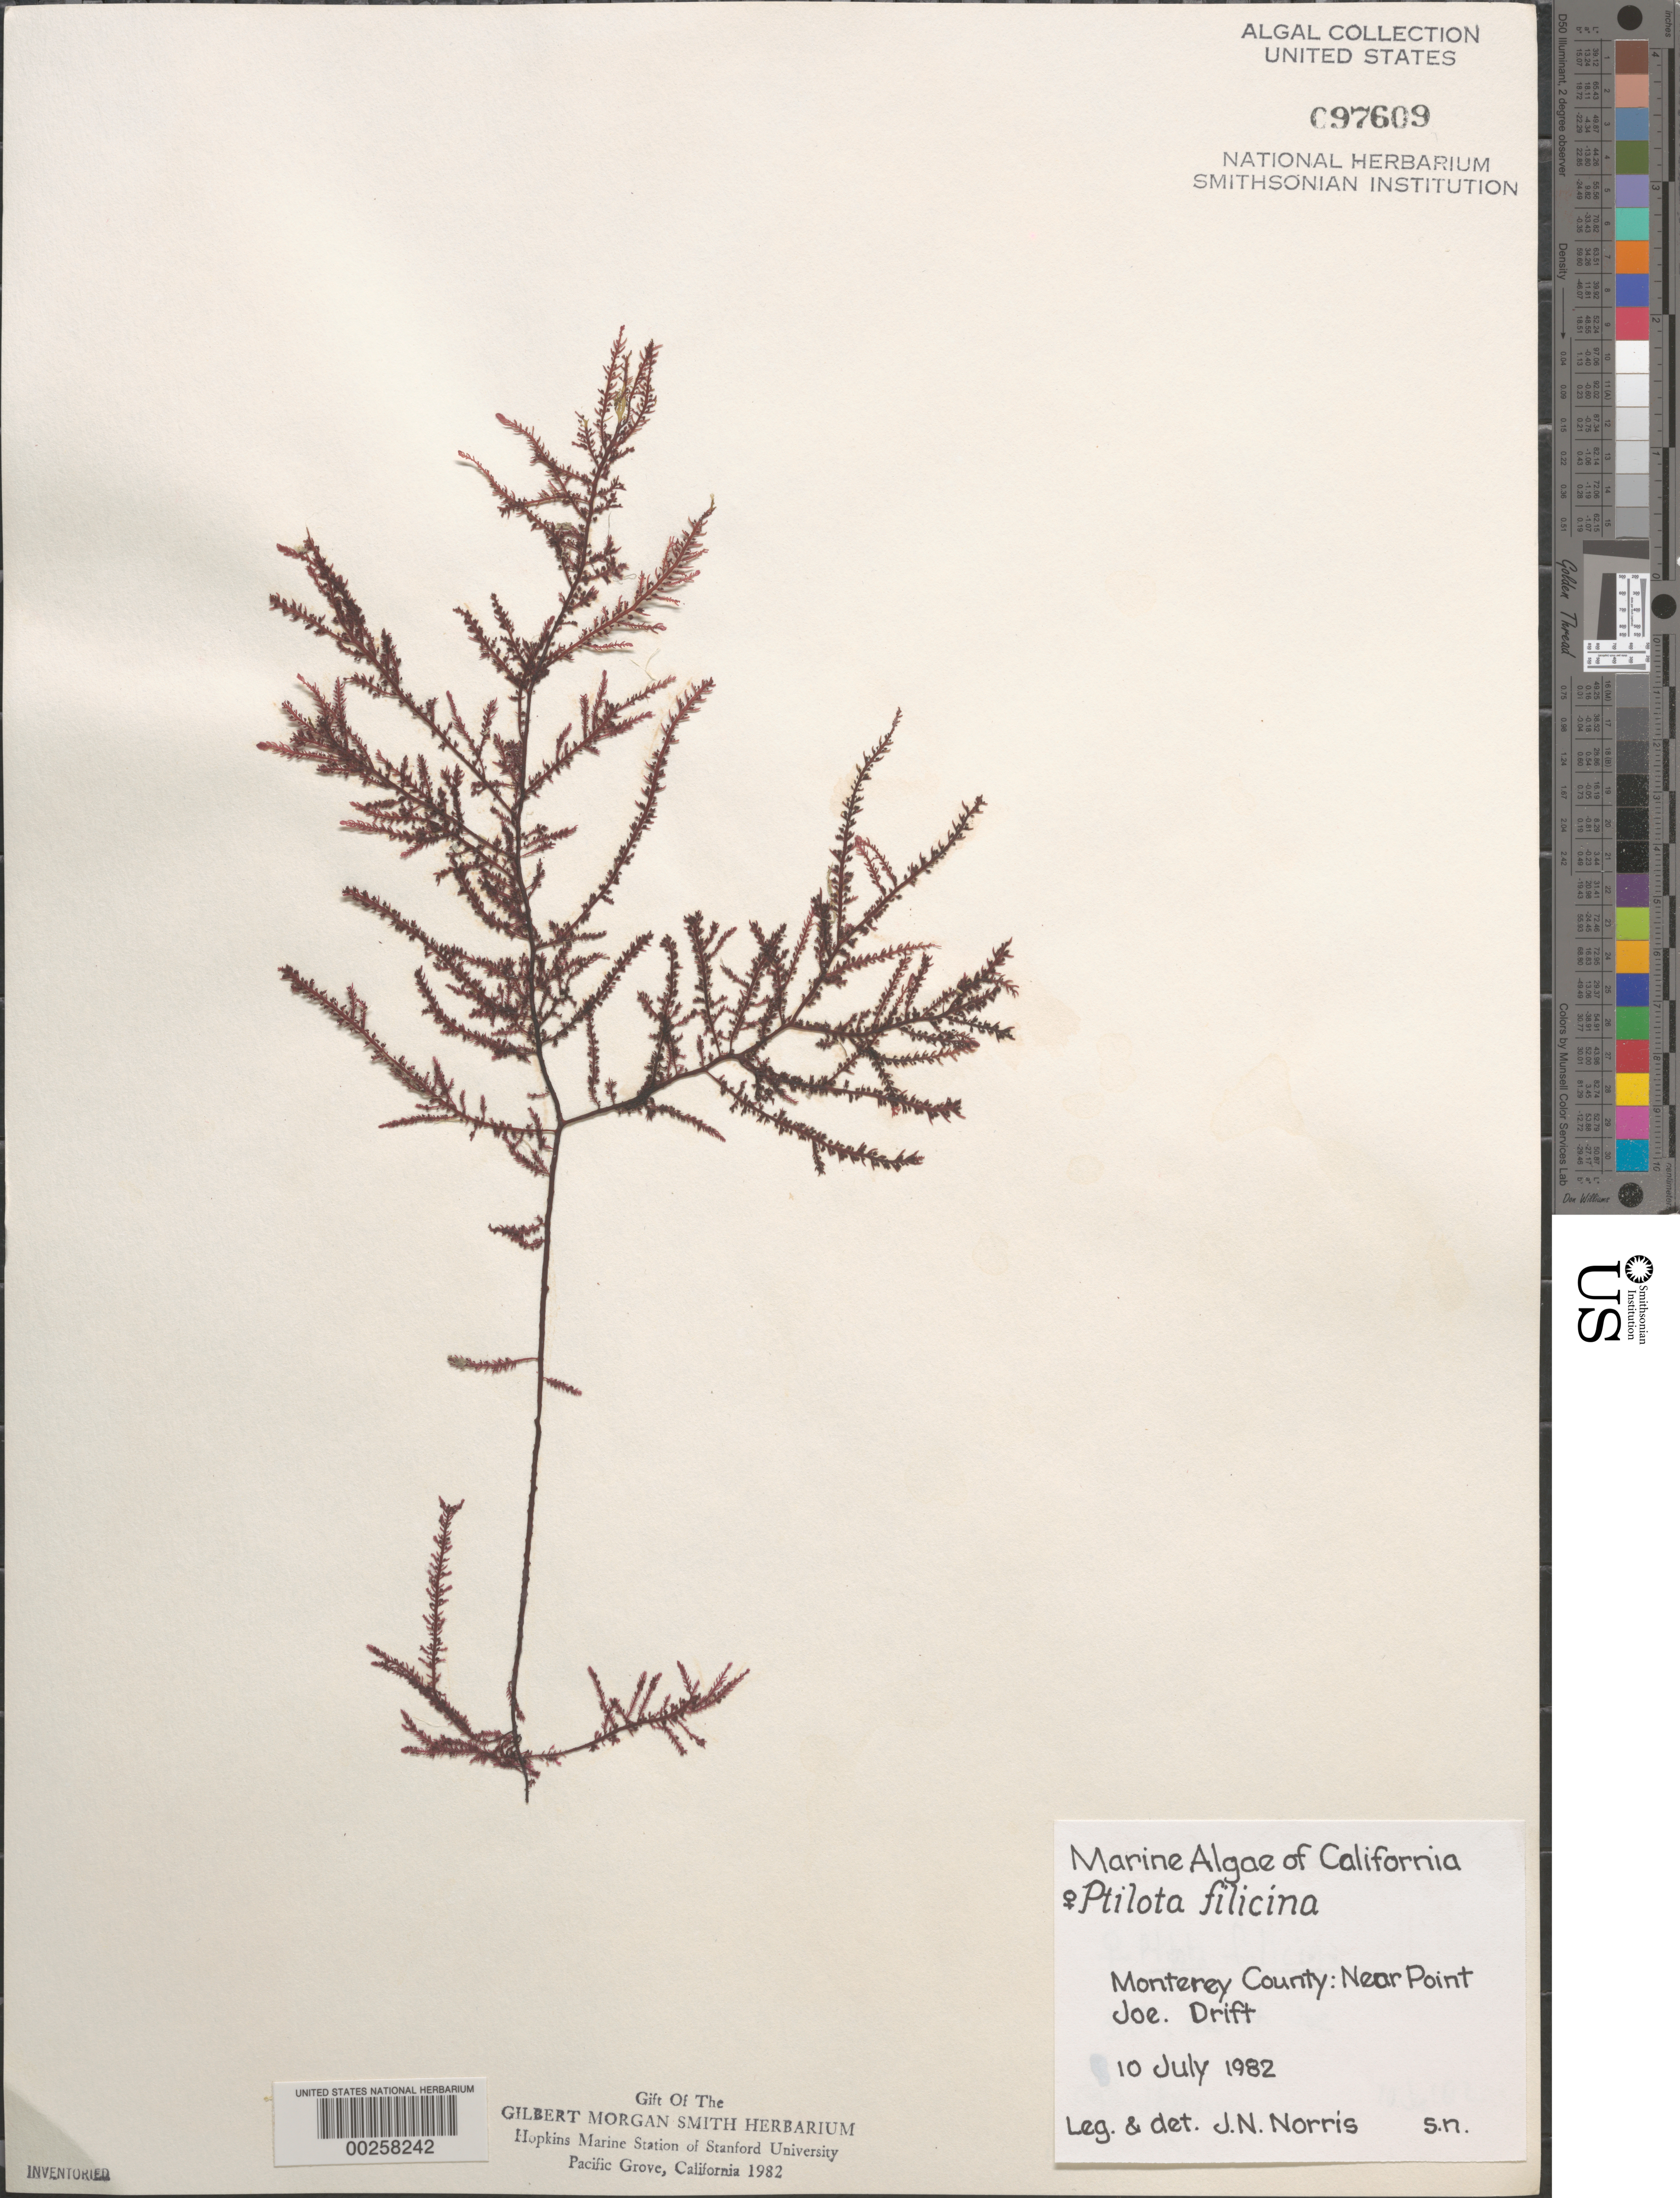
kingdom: Plantae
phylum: Rhodophyta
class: Florideophyceae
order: Ceramiales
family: Wrangeliaceae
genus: Ptilota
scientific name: Ptilota filicina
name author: J. Agardh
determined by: Norris, James N.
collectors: J. N. Norris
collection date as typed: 10 Jul 1982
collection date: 1982-07-10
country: United States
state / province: California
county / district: Monterey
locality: Near Point Joe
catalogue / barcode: US 97609